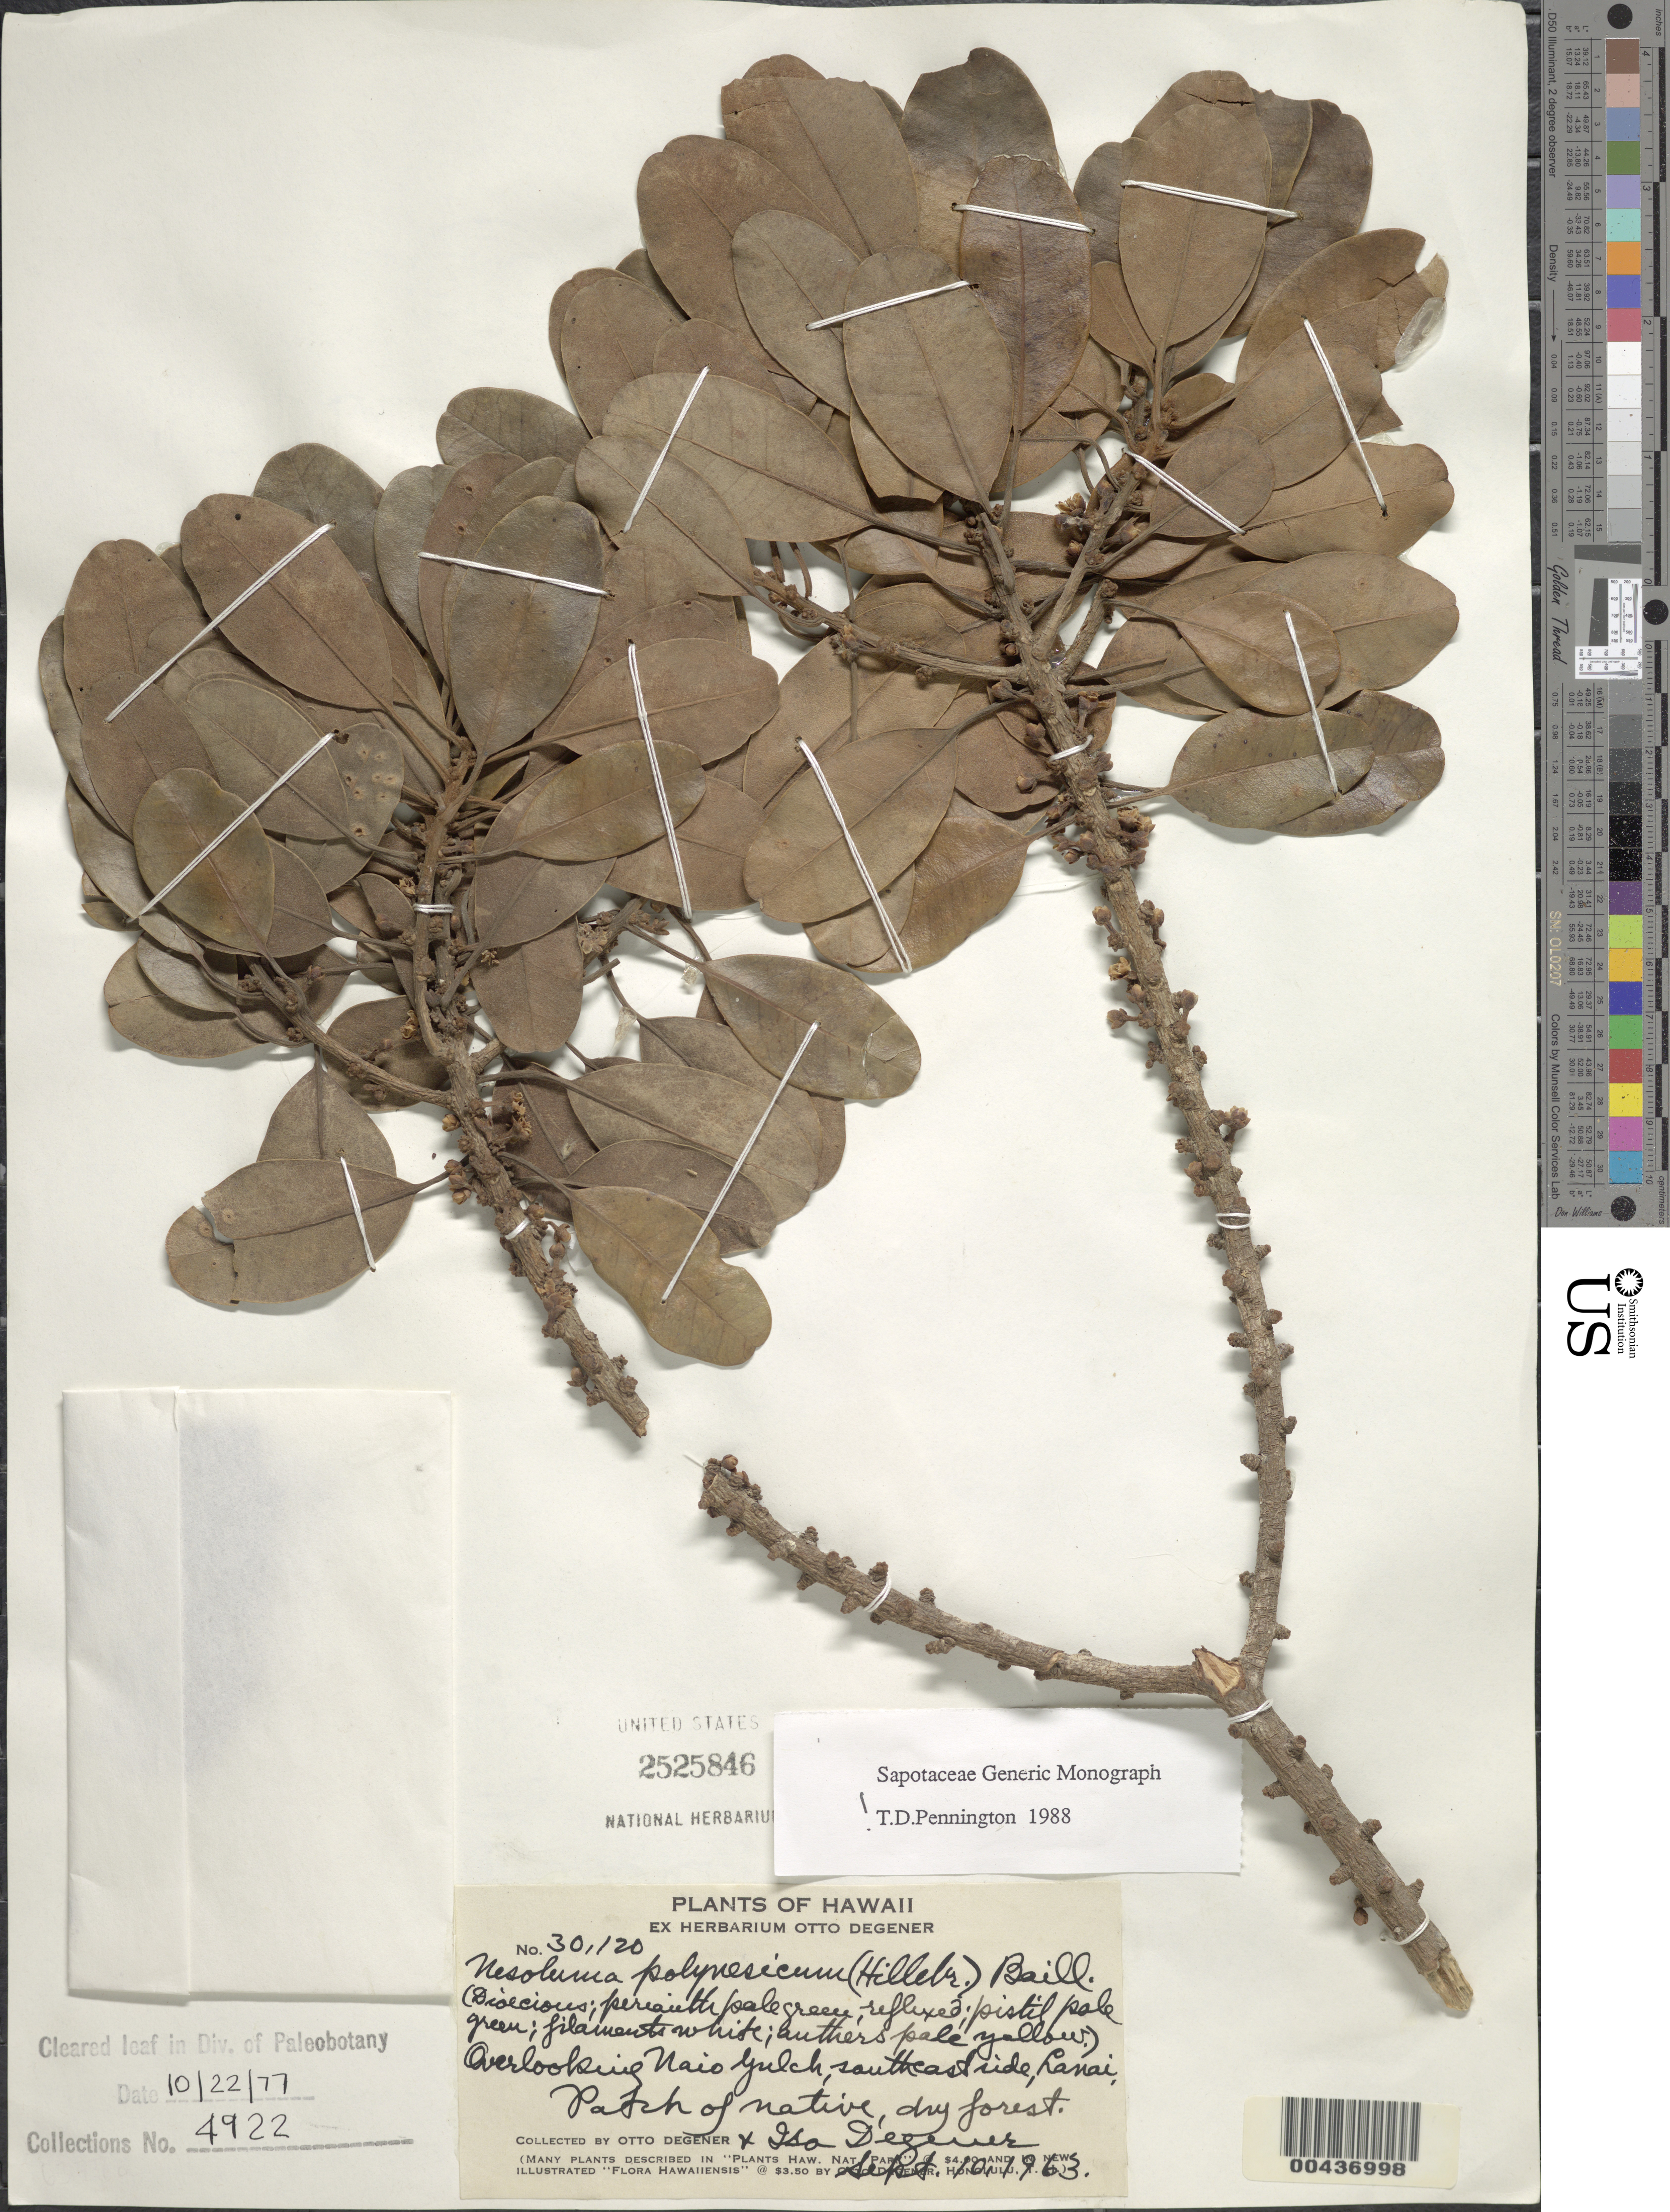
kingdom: Plantae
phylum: Tracheophyta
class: Magnoliopsida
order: Ericales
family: Sapotaceae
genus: Sideroxylon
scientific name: Sideroxylon polynesicum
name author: (Hillebr.) Smedmark & Anderb.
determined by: Wagner, W. L., (BOT), Smithsonian Institution - National Museum of Natural History (UNITED STATES)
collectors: O. Degener & I. Degener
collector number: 30120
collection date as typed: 10 Sep 1963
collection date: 1963-09-10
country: United States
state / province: Hawaii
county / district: Maui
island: Lana'i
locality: Overlooking Naio gulch, southeast side, Lanai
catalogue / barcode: US 2525846